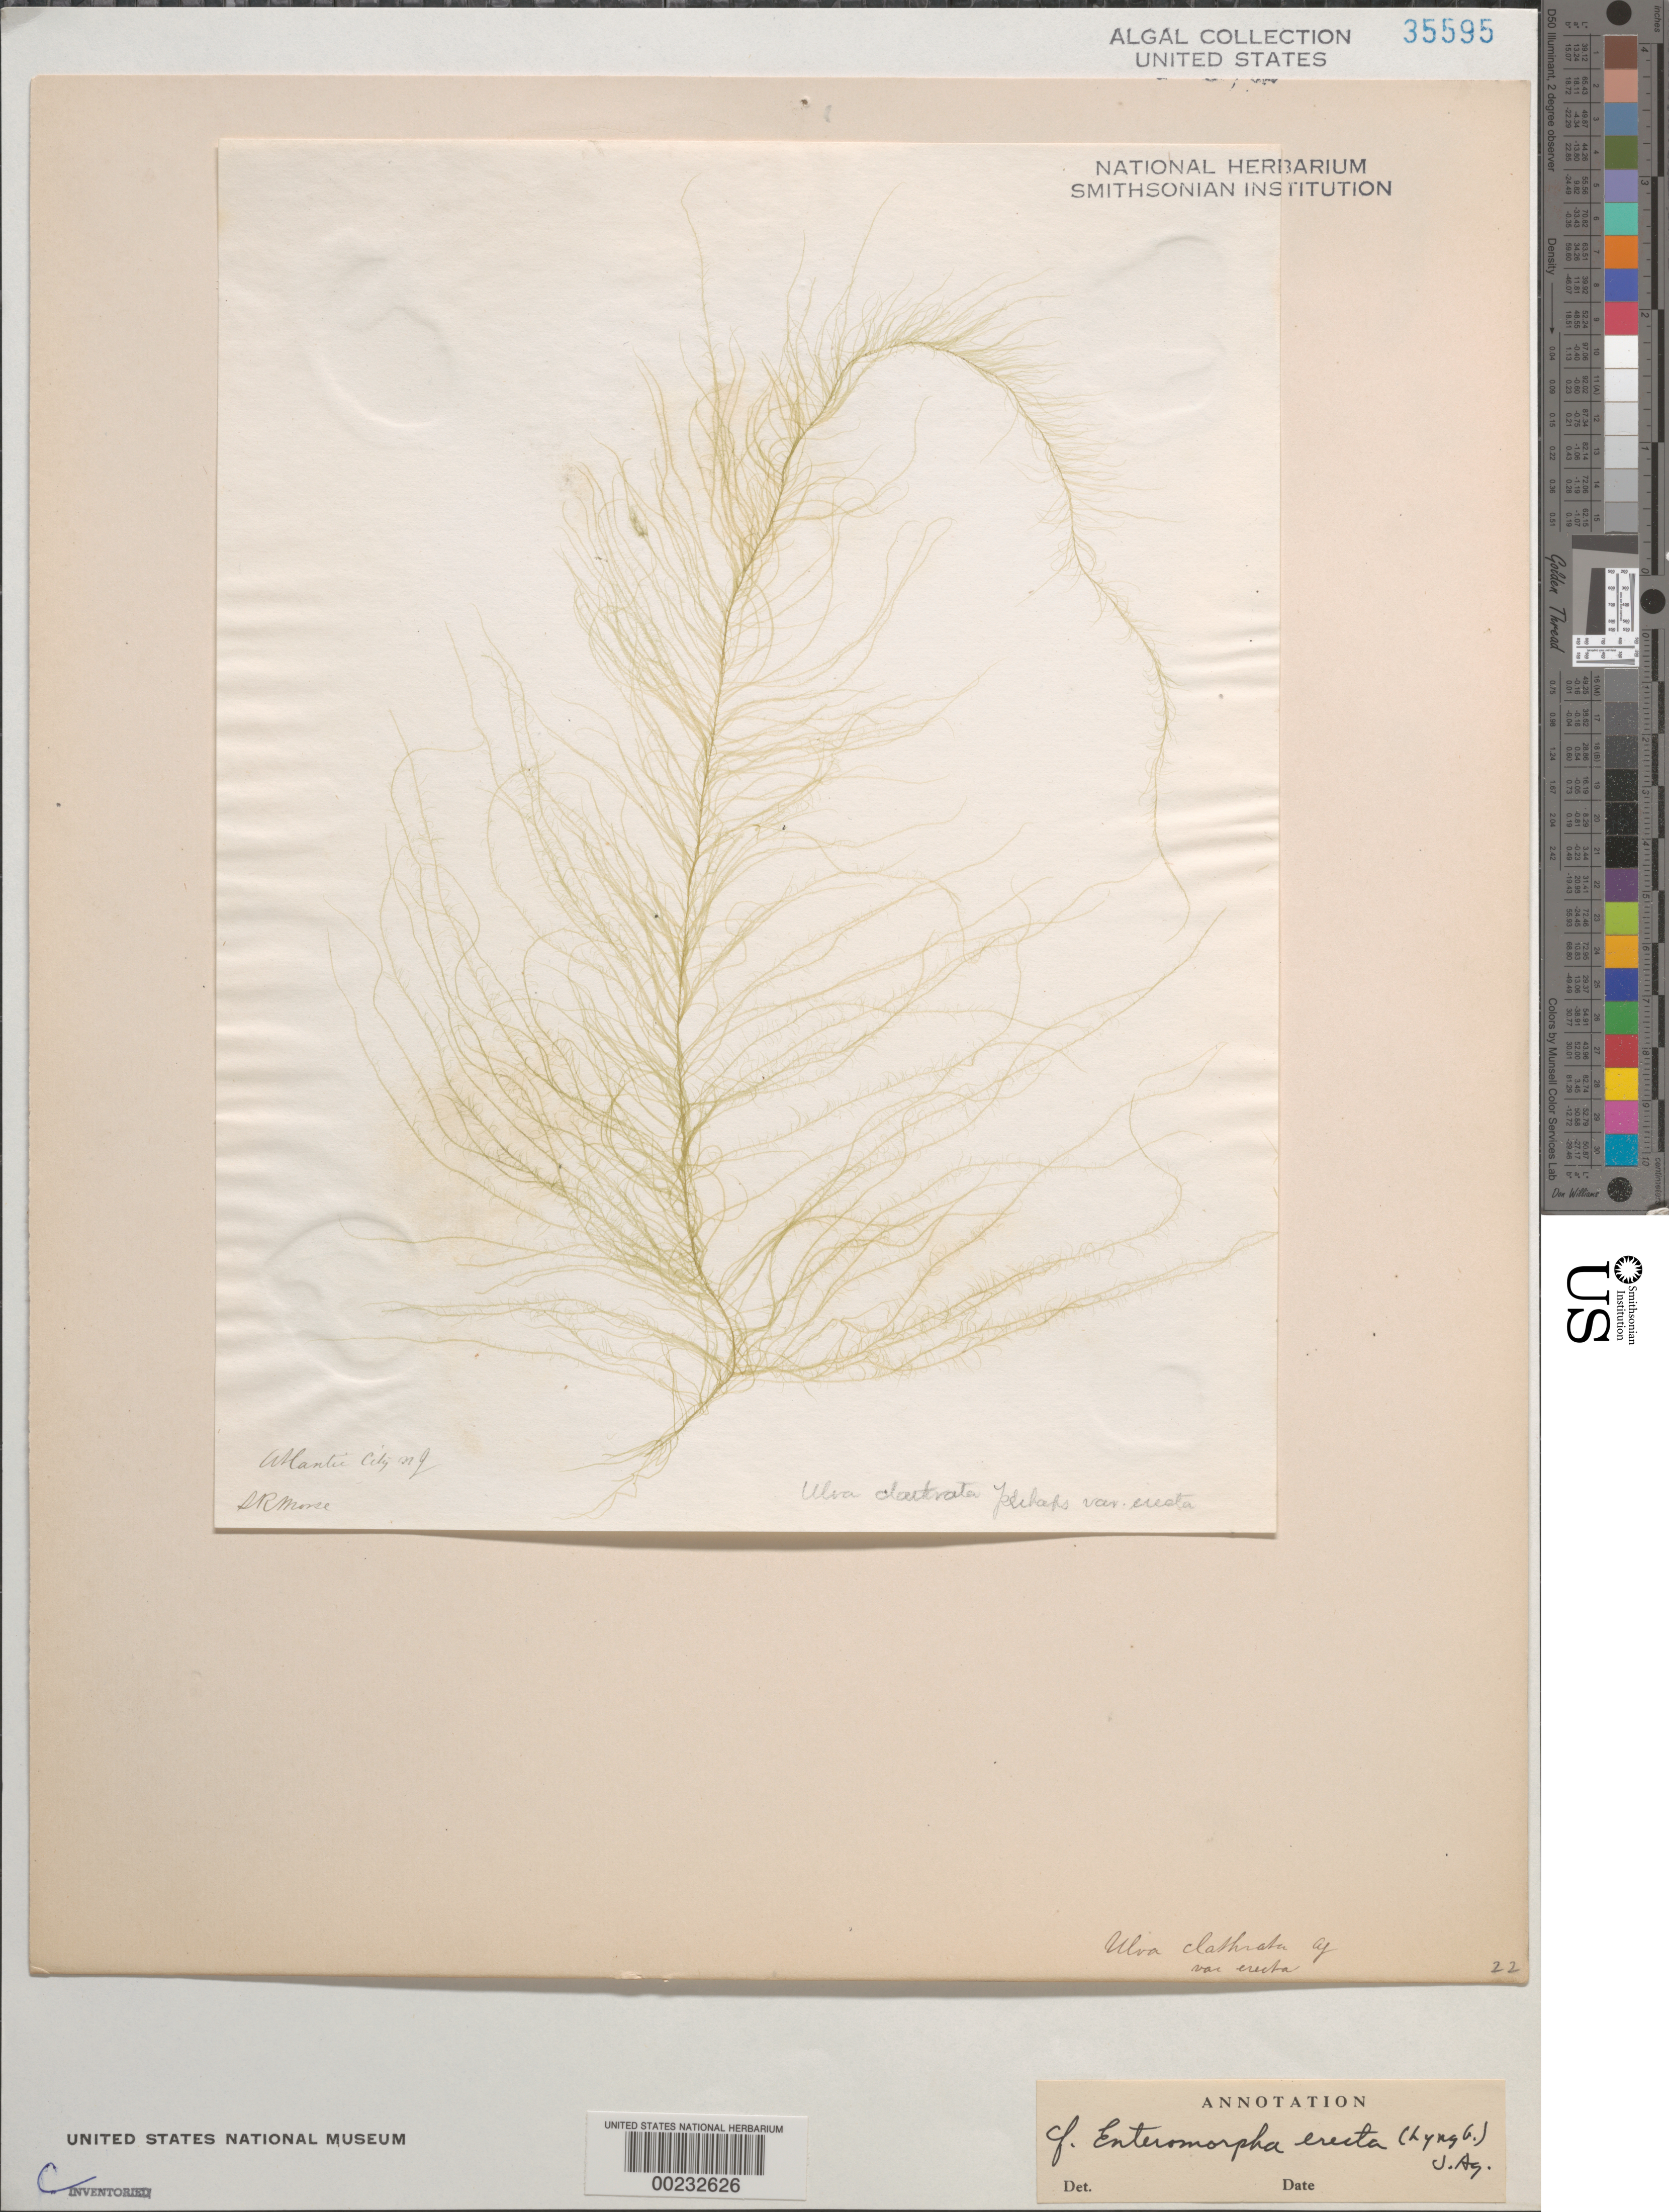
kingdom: Plantae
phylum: Chlorophyta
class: Ulvophyceae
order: Ulvales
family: Ulvaceae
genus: Ulva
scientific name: Ulva paradoxa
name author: C. Agardh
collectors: S. Morse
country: United States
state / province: New Jersey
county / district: Atlantic County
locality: Atlantic City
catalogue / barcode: US 35595